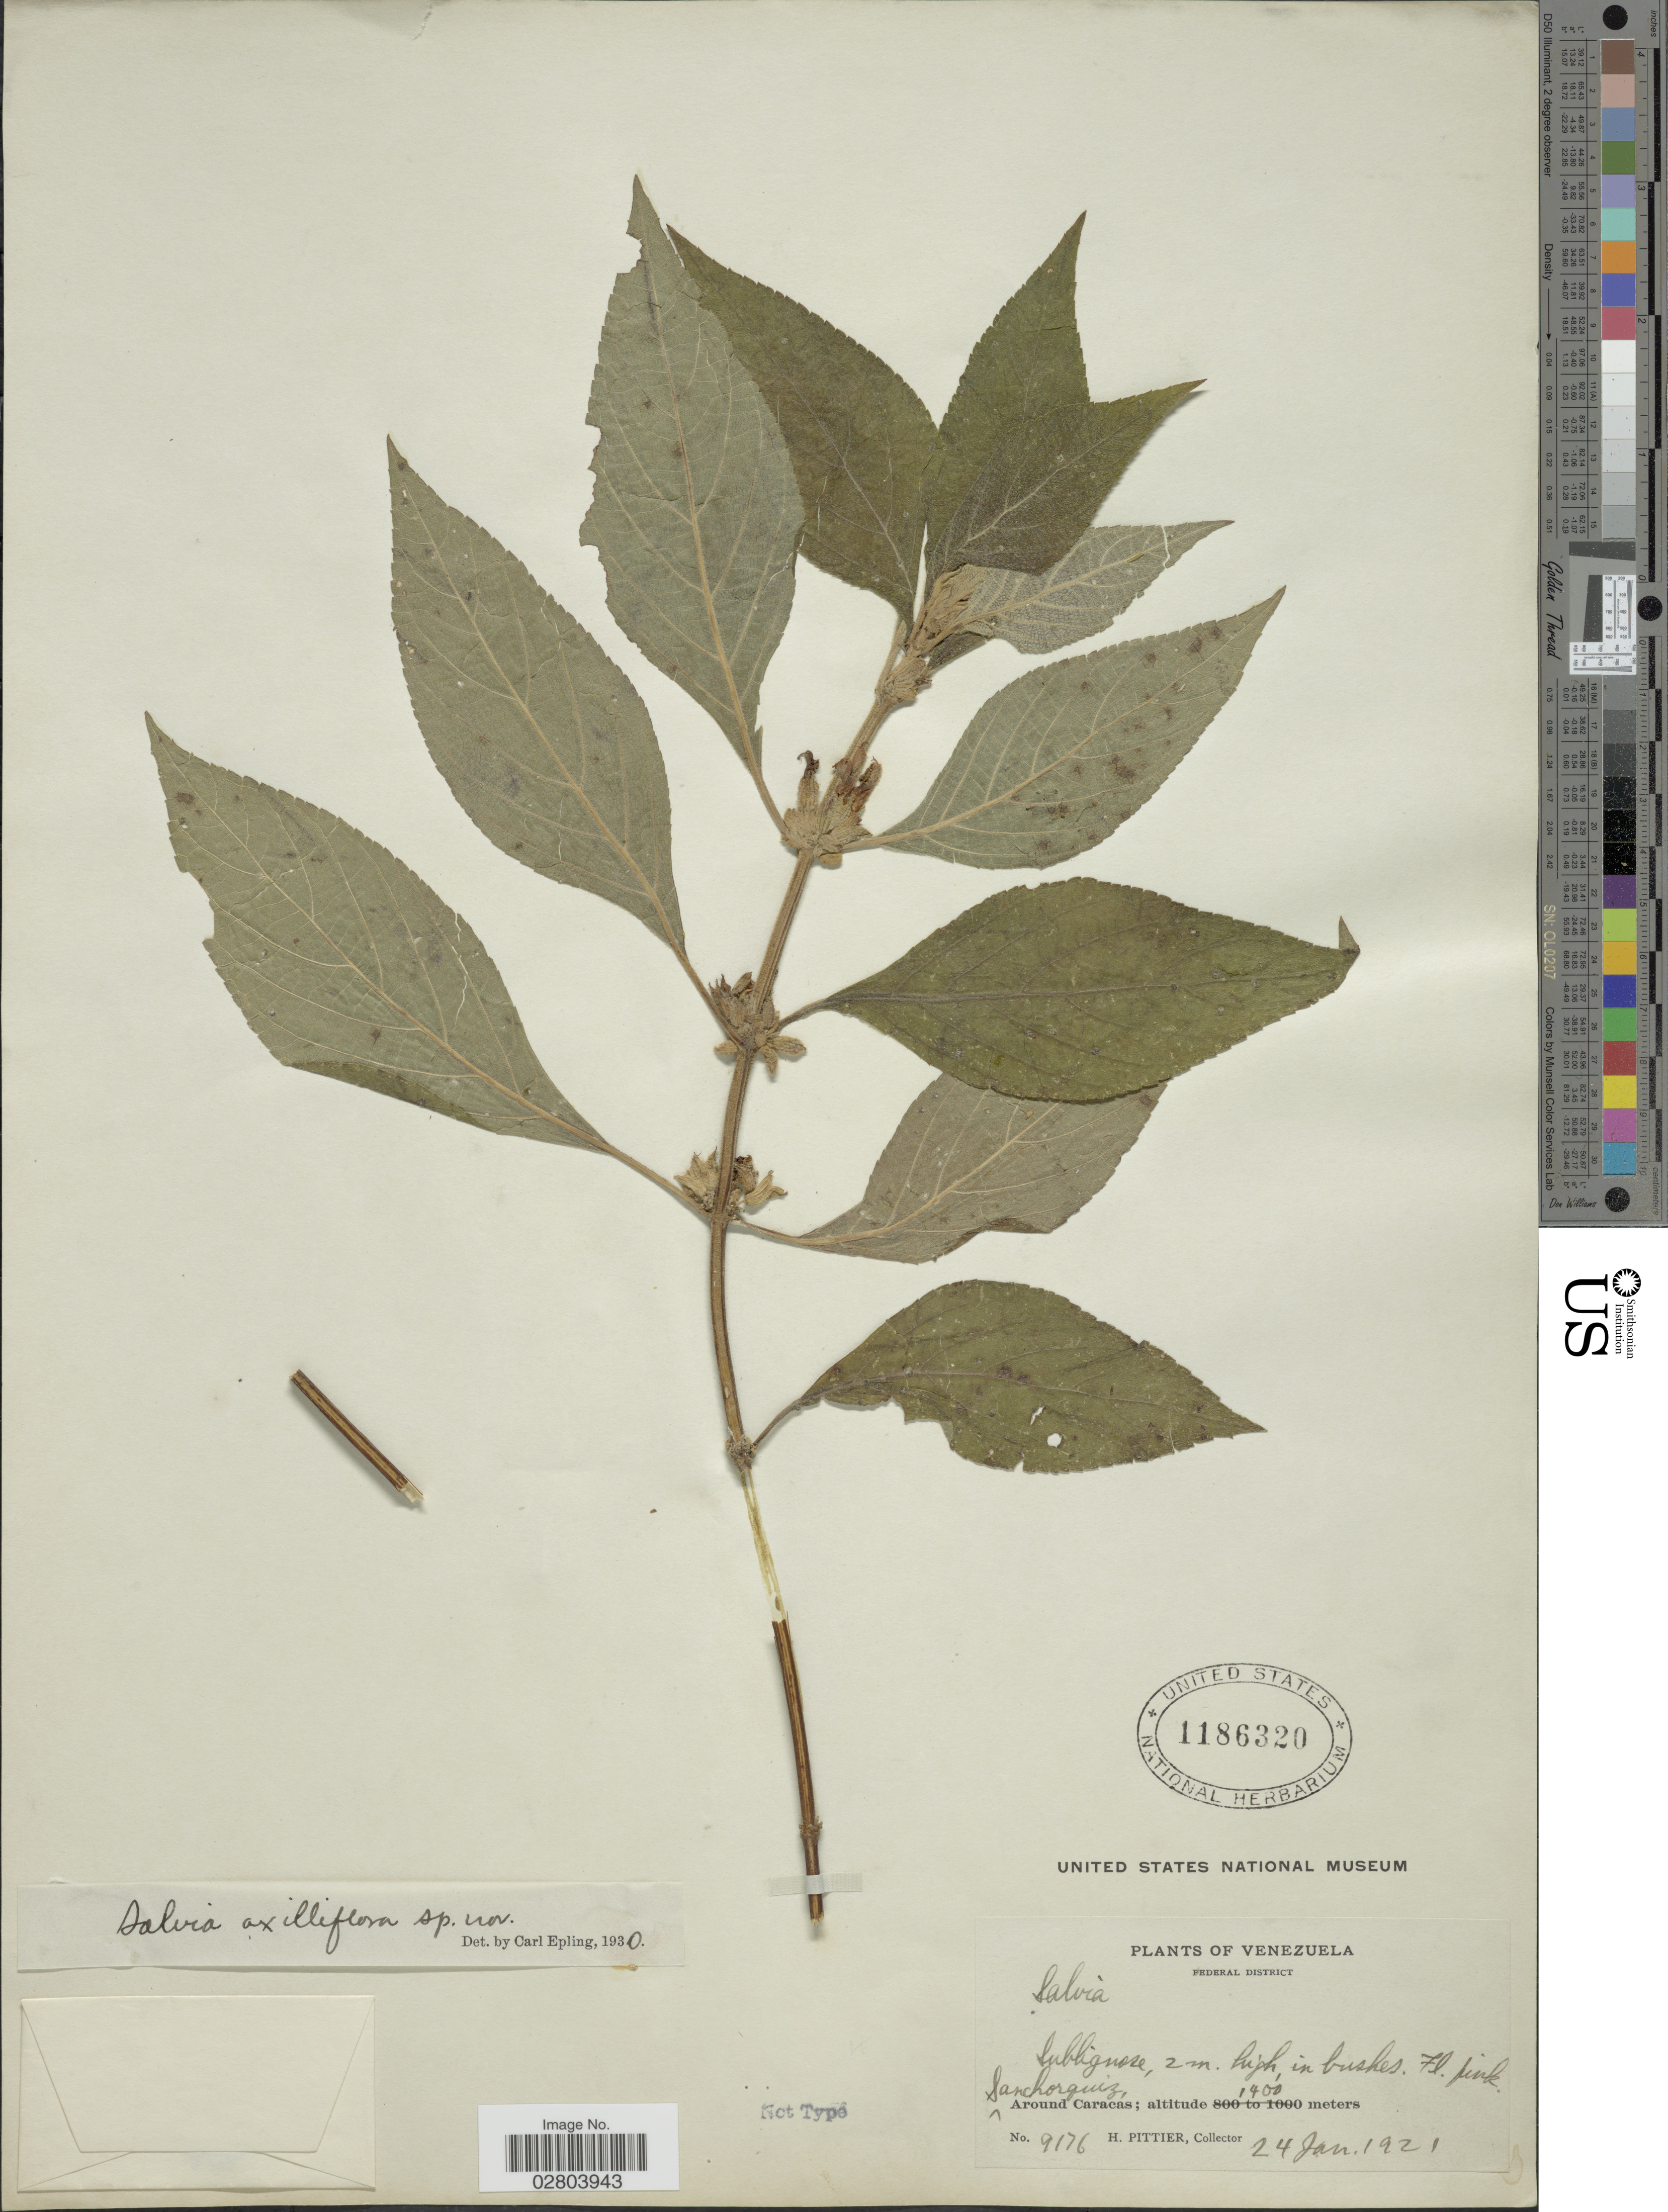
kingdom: Plantae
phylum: Tracheophyta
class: Magnoliopsida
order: Lamiales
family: Lamiaceae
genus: Salvia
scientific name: Salvia axilliflora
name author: Epling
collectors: H. F. Pittier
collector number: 9176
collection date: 1921-01-24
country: Venezuela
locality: Federal District. Sanchorquiz around Caracas.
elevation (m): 1400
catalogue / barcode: US 1186320